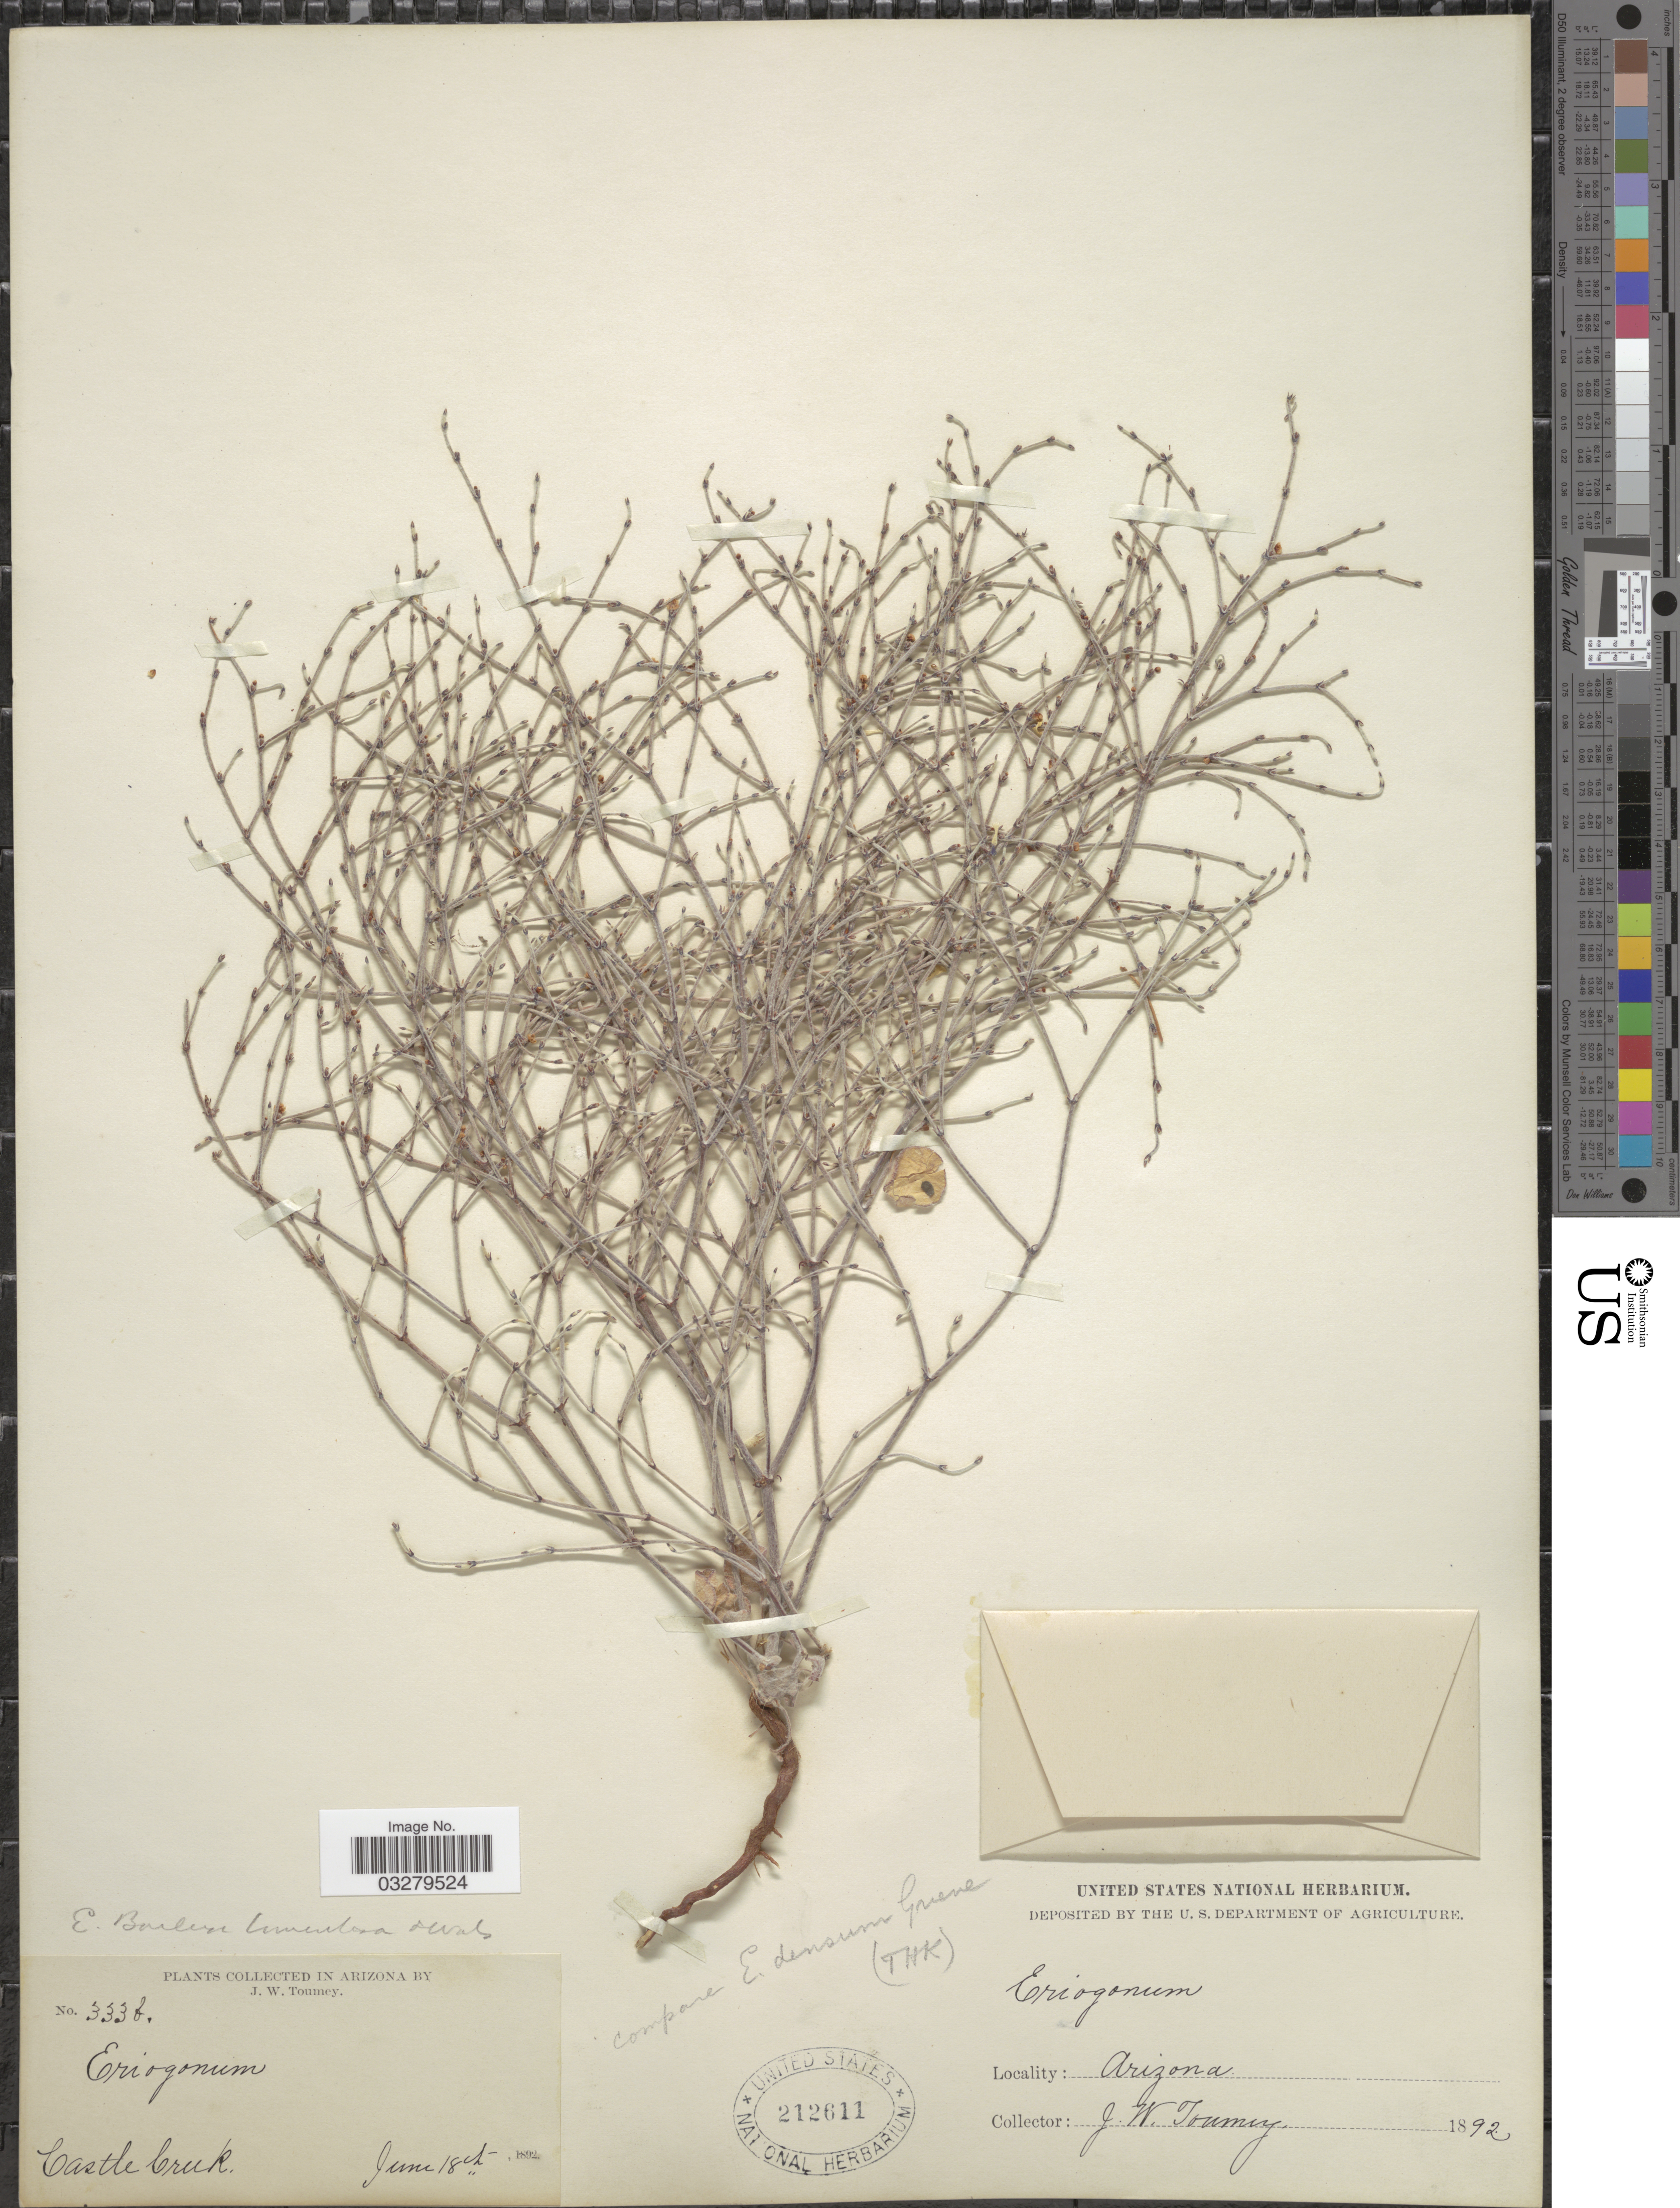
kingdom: Plantae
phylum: Tracheophyta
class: Magnoliopsida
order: Caryophyllales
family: Polygonaceae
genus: Eriogonum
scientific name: Eriogonum palmerianum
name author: Reveal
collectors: J. W. Toumey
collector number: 333f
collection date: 1892-06-18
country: United States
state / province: Arizona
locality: Castle Creek.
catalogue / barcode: US 212611